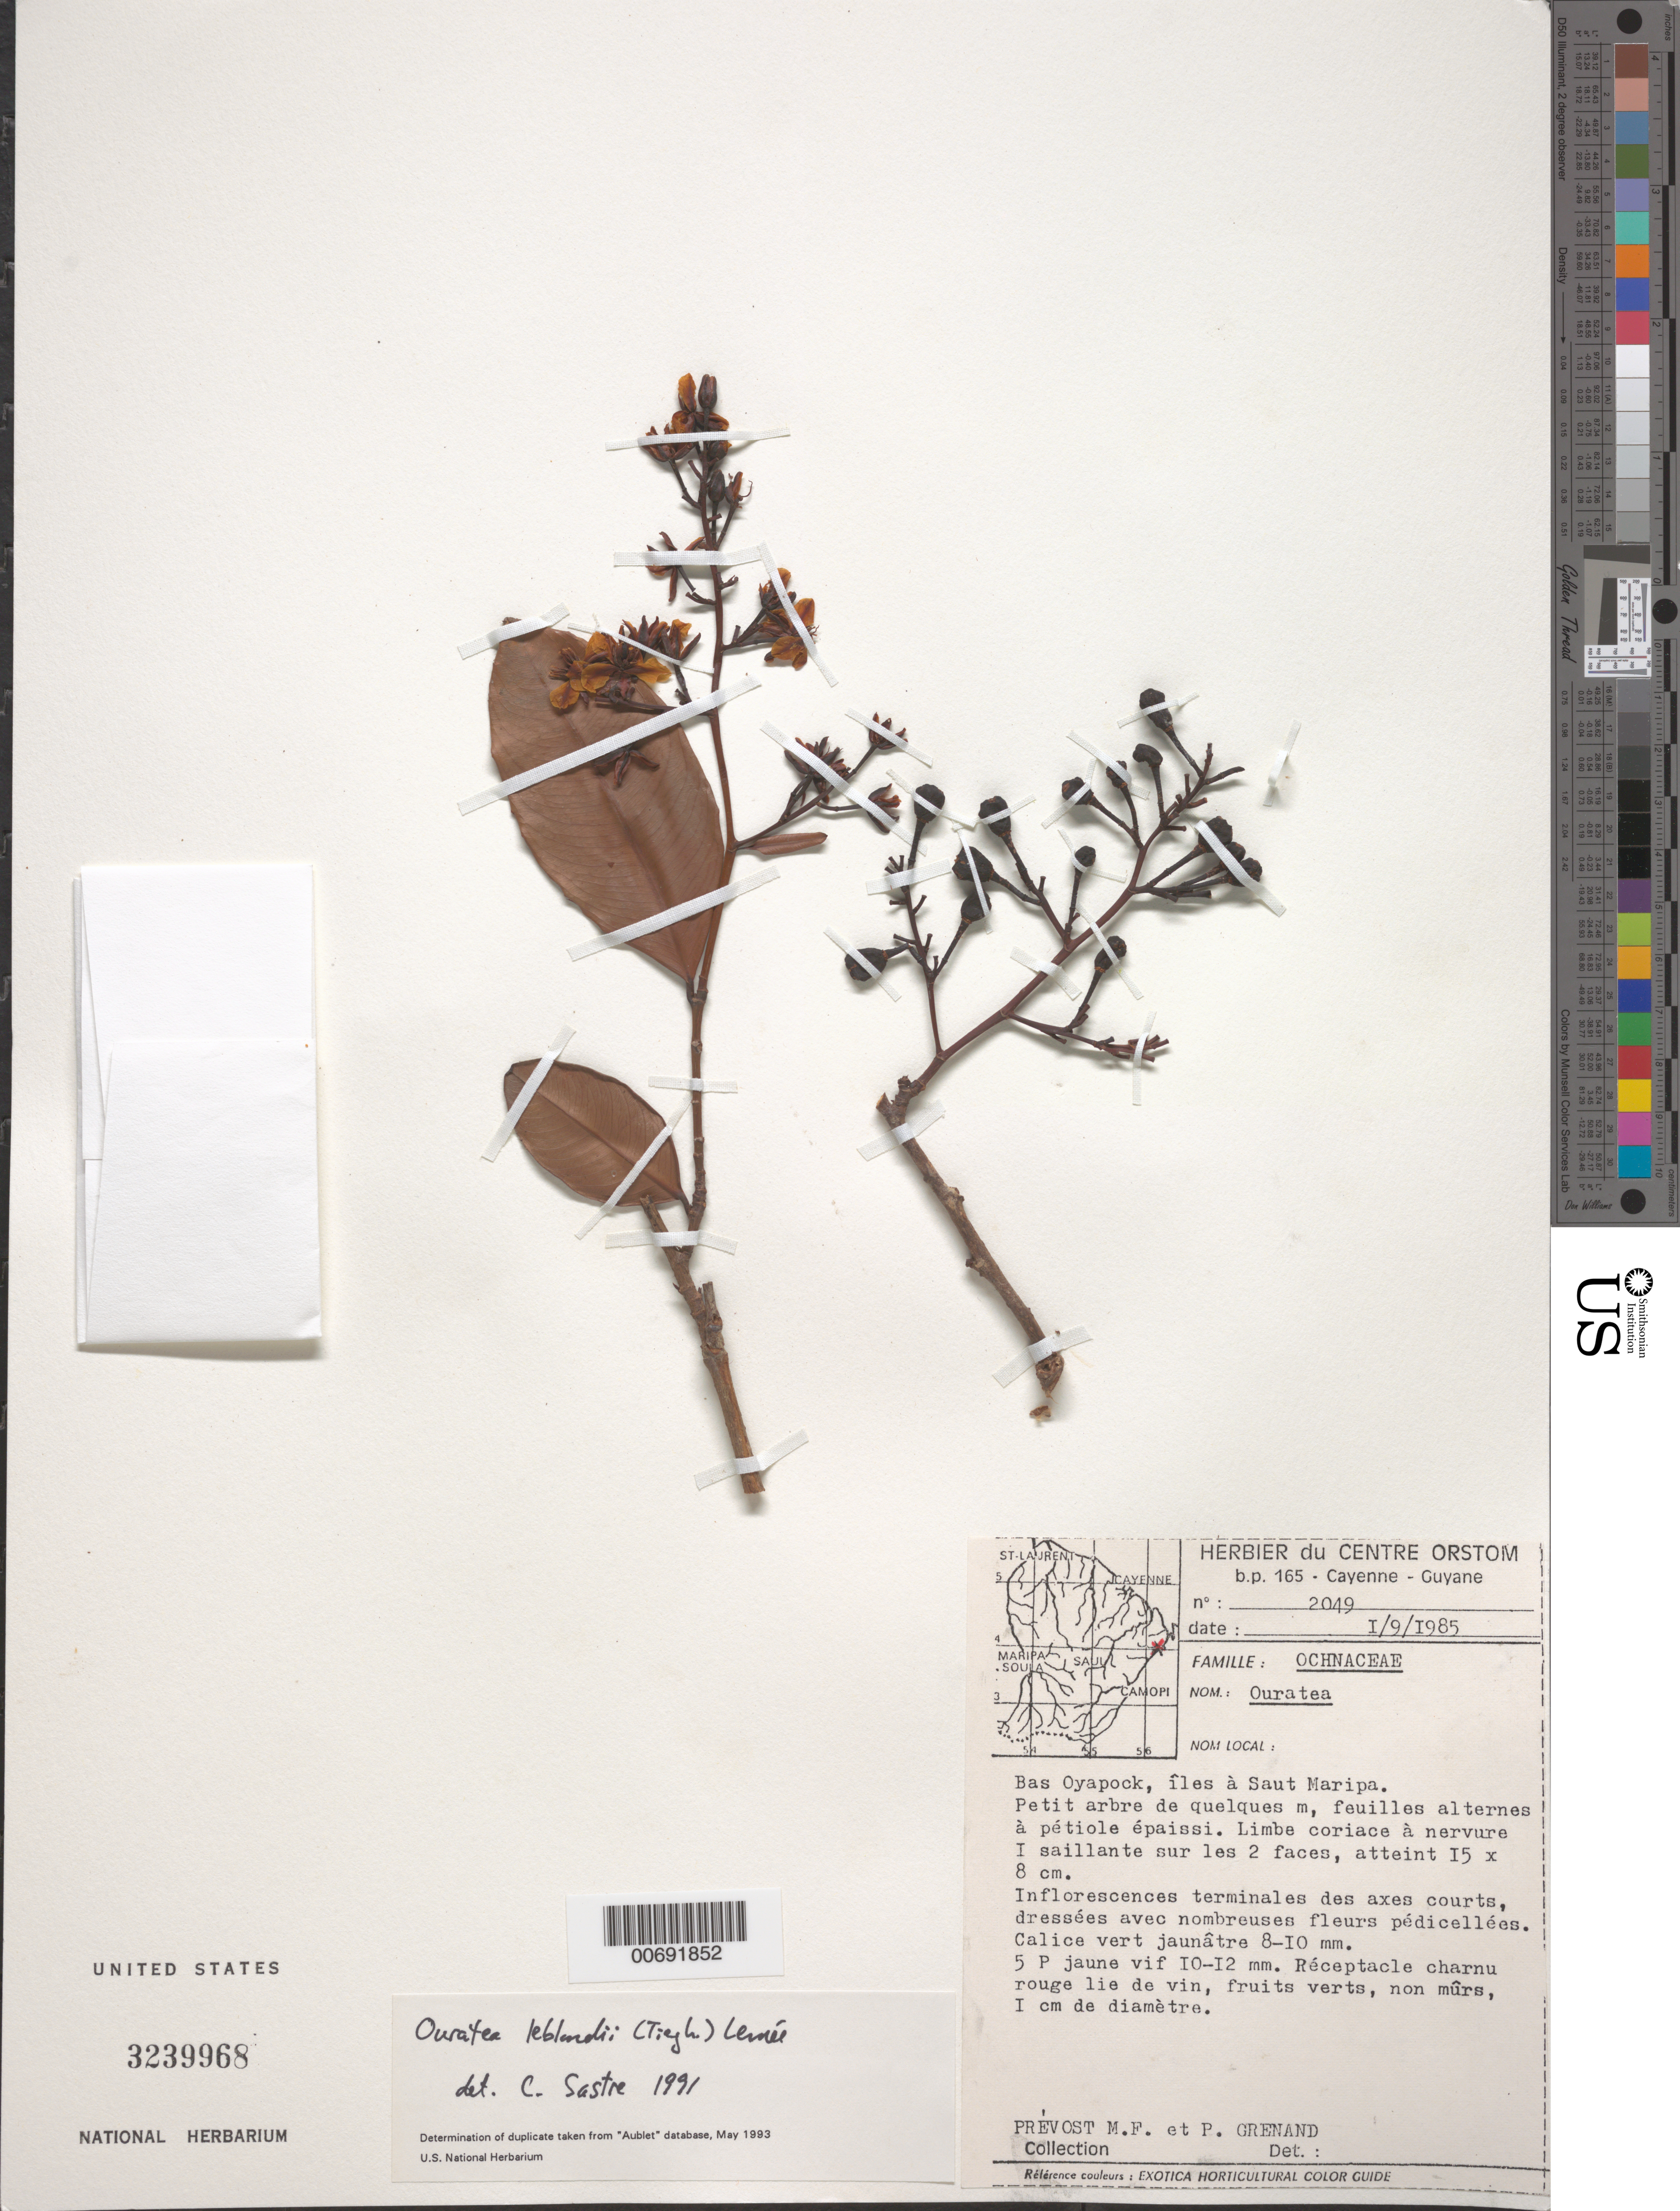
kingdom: Plantae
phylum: Tracheophyta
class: Magnoliopsida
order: Malpighiales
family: Ochnaceae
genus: Ouratea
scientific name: Ouratea leblondii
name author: (Tiegh.) Lemée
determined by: Sastre, C. H. L.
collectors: M.-F. Prévost & P. Grenand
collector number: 2049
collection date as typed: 1-Sep-85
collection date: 1985-09-01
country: French Guiana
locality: Bas Oyapock, îlets à Saut Maripa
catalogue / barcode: US 3239968